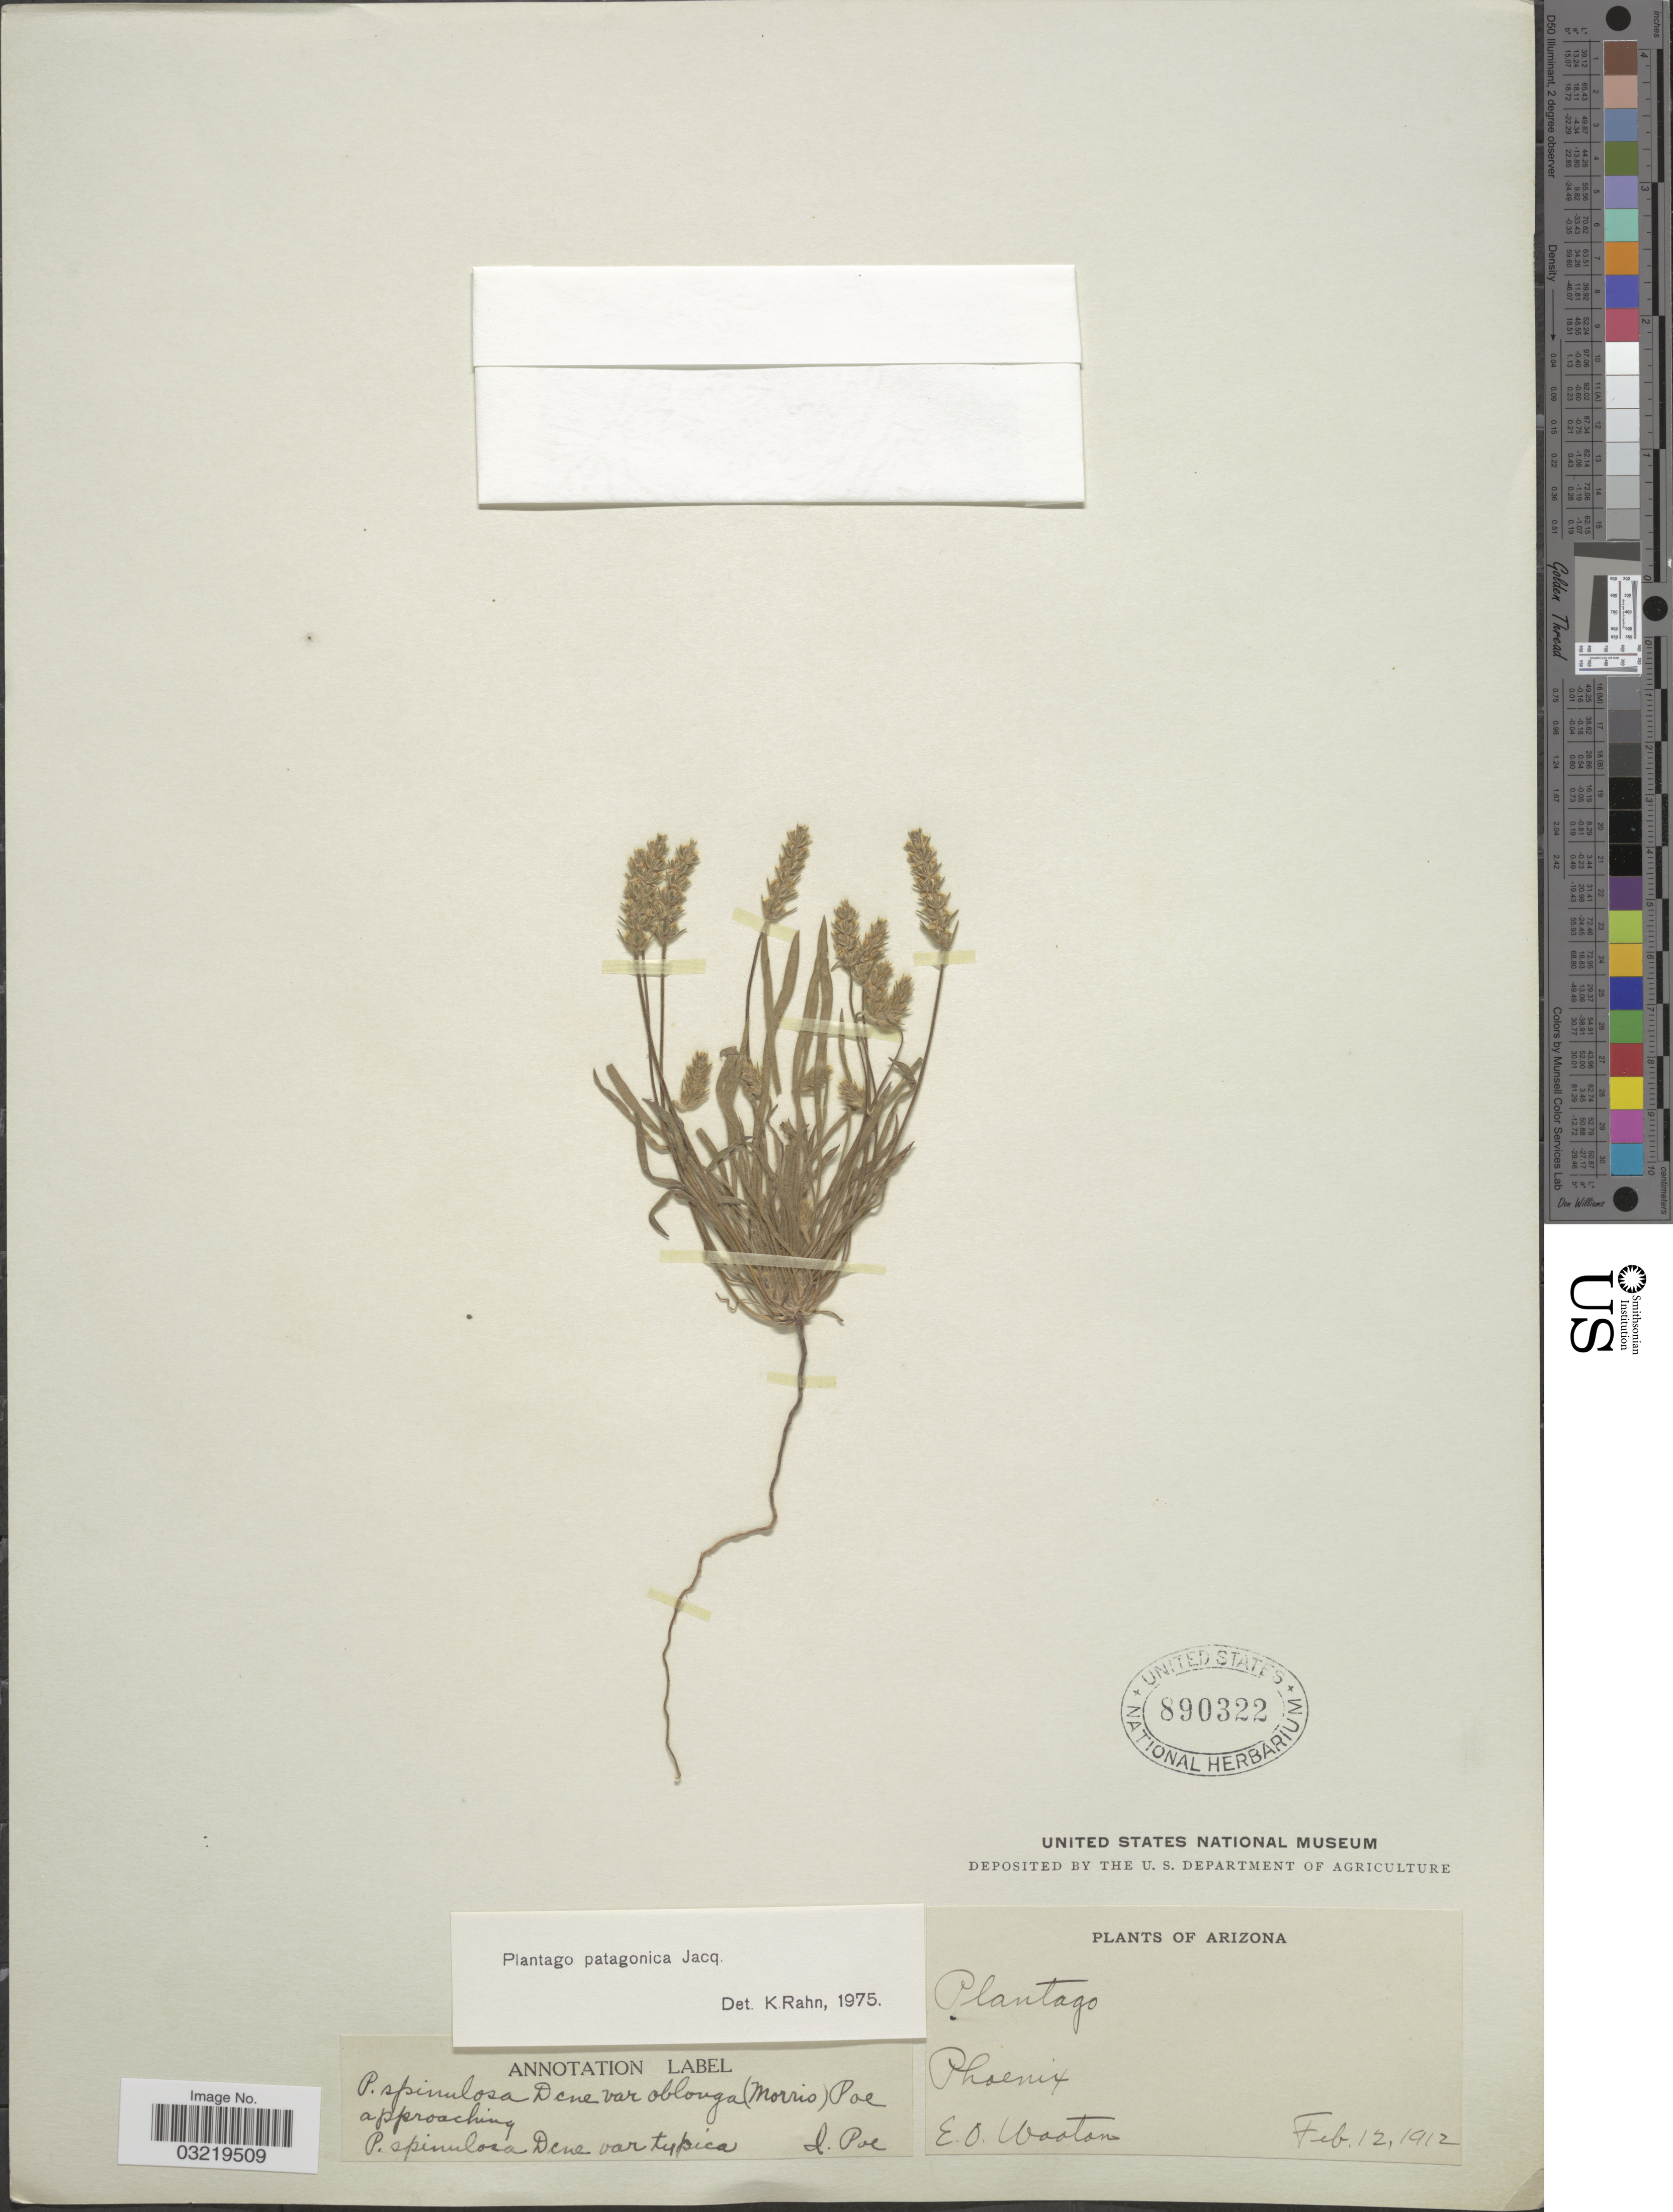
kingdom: Plantae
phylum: Tracheophyta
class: Magnoliopsida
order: Lamiales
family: Plantaginaceae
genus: Plantago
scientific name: Plantago patagonica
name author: Jacq.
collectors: E. O. Wooton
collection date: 1912-02-12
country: United States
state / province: Arizona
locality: Phoenix.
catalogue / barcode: US 890322